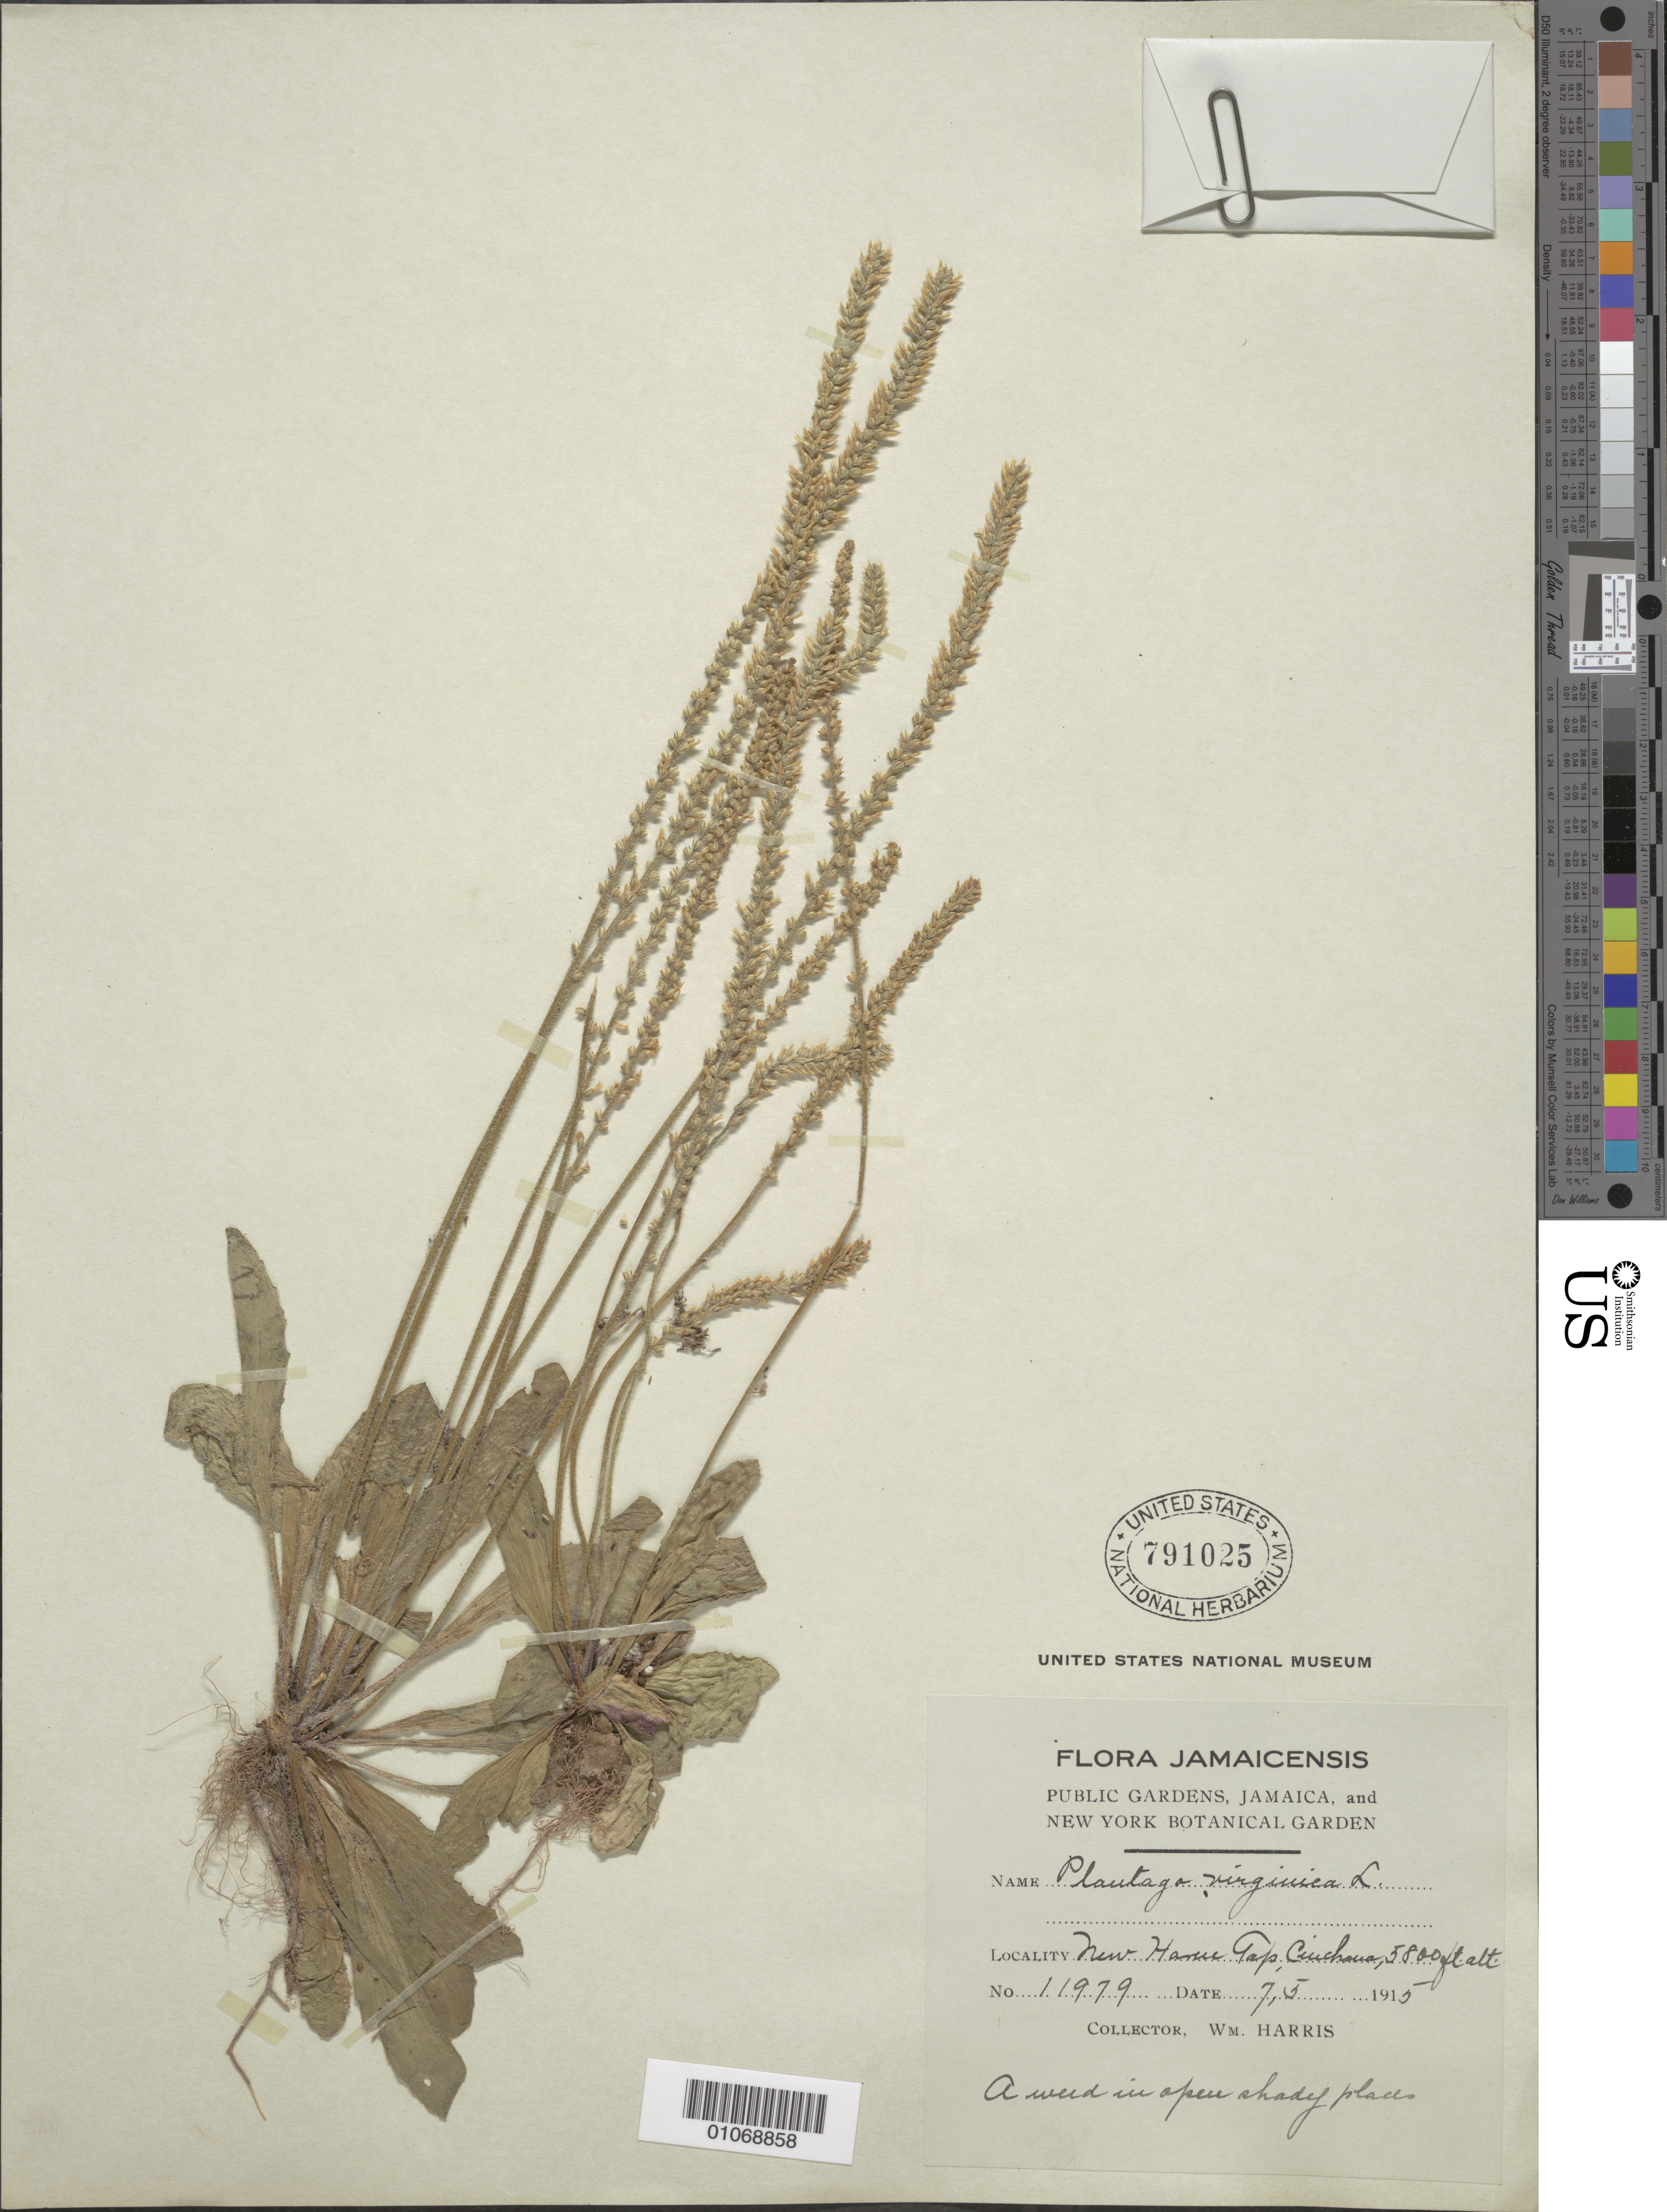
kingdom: Plantae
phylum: Tracheophyta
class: Magnoliopsida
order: Lamiales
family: Plantaginaceae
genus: Plantago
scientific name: Plantago virginica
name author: L.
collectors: W. Harris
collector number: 11979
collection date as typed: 07 May 1915 or 05 Jul 1915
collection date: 1915-05-07 or 1915-07-05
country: Jamaica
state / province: Saint Andrew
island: Jamaica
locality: New Haven (?) Tap, Cinchona.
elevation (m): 1768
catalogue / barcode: US 791025